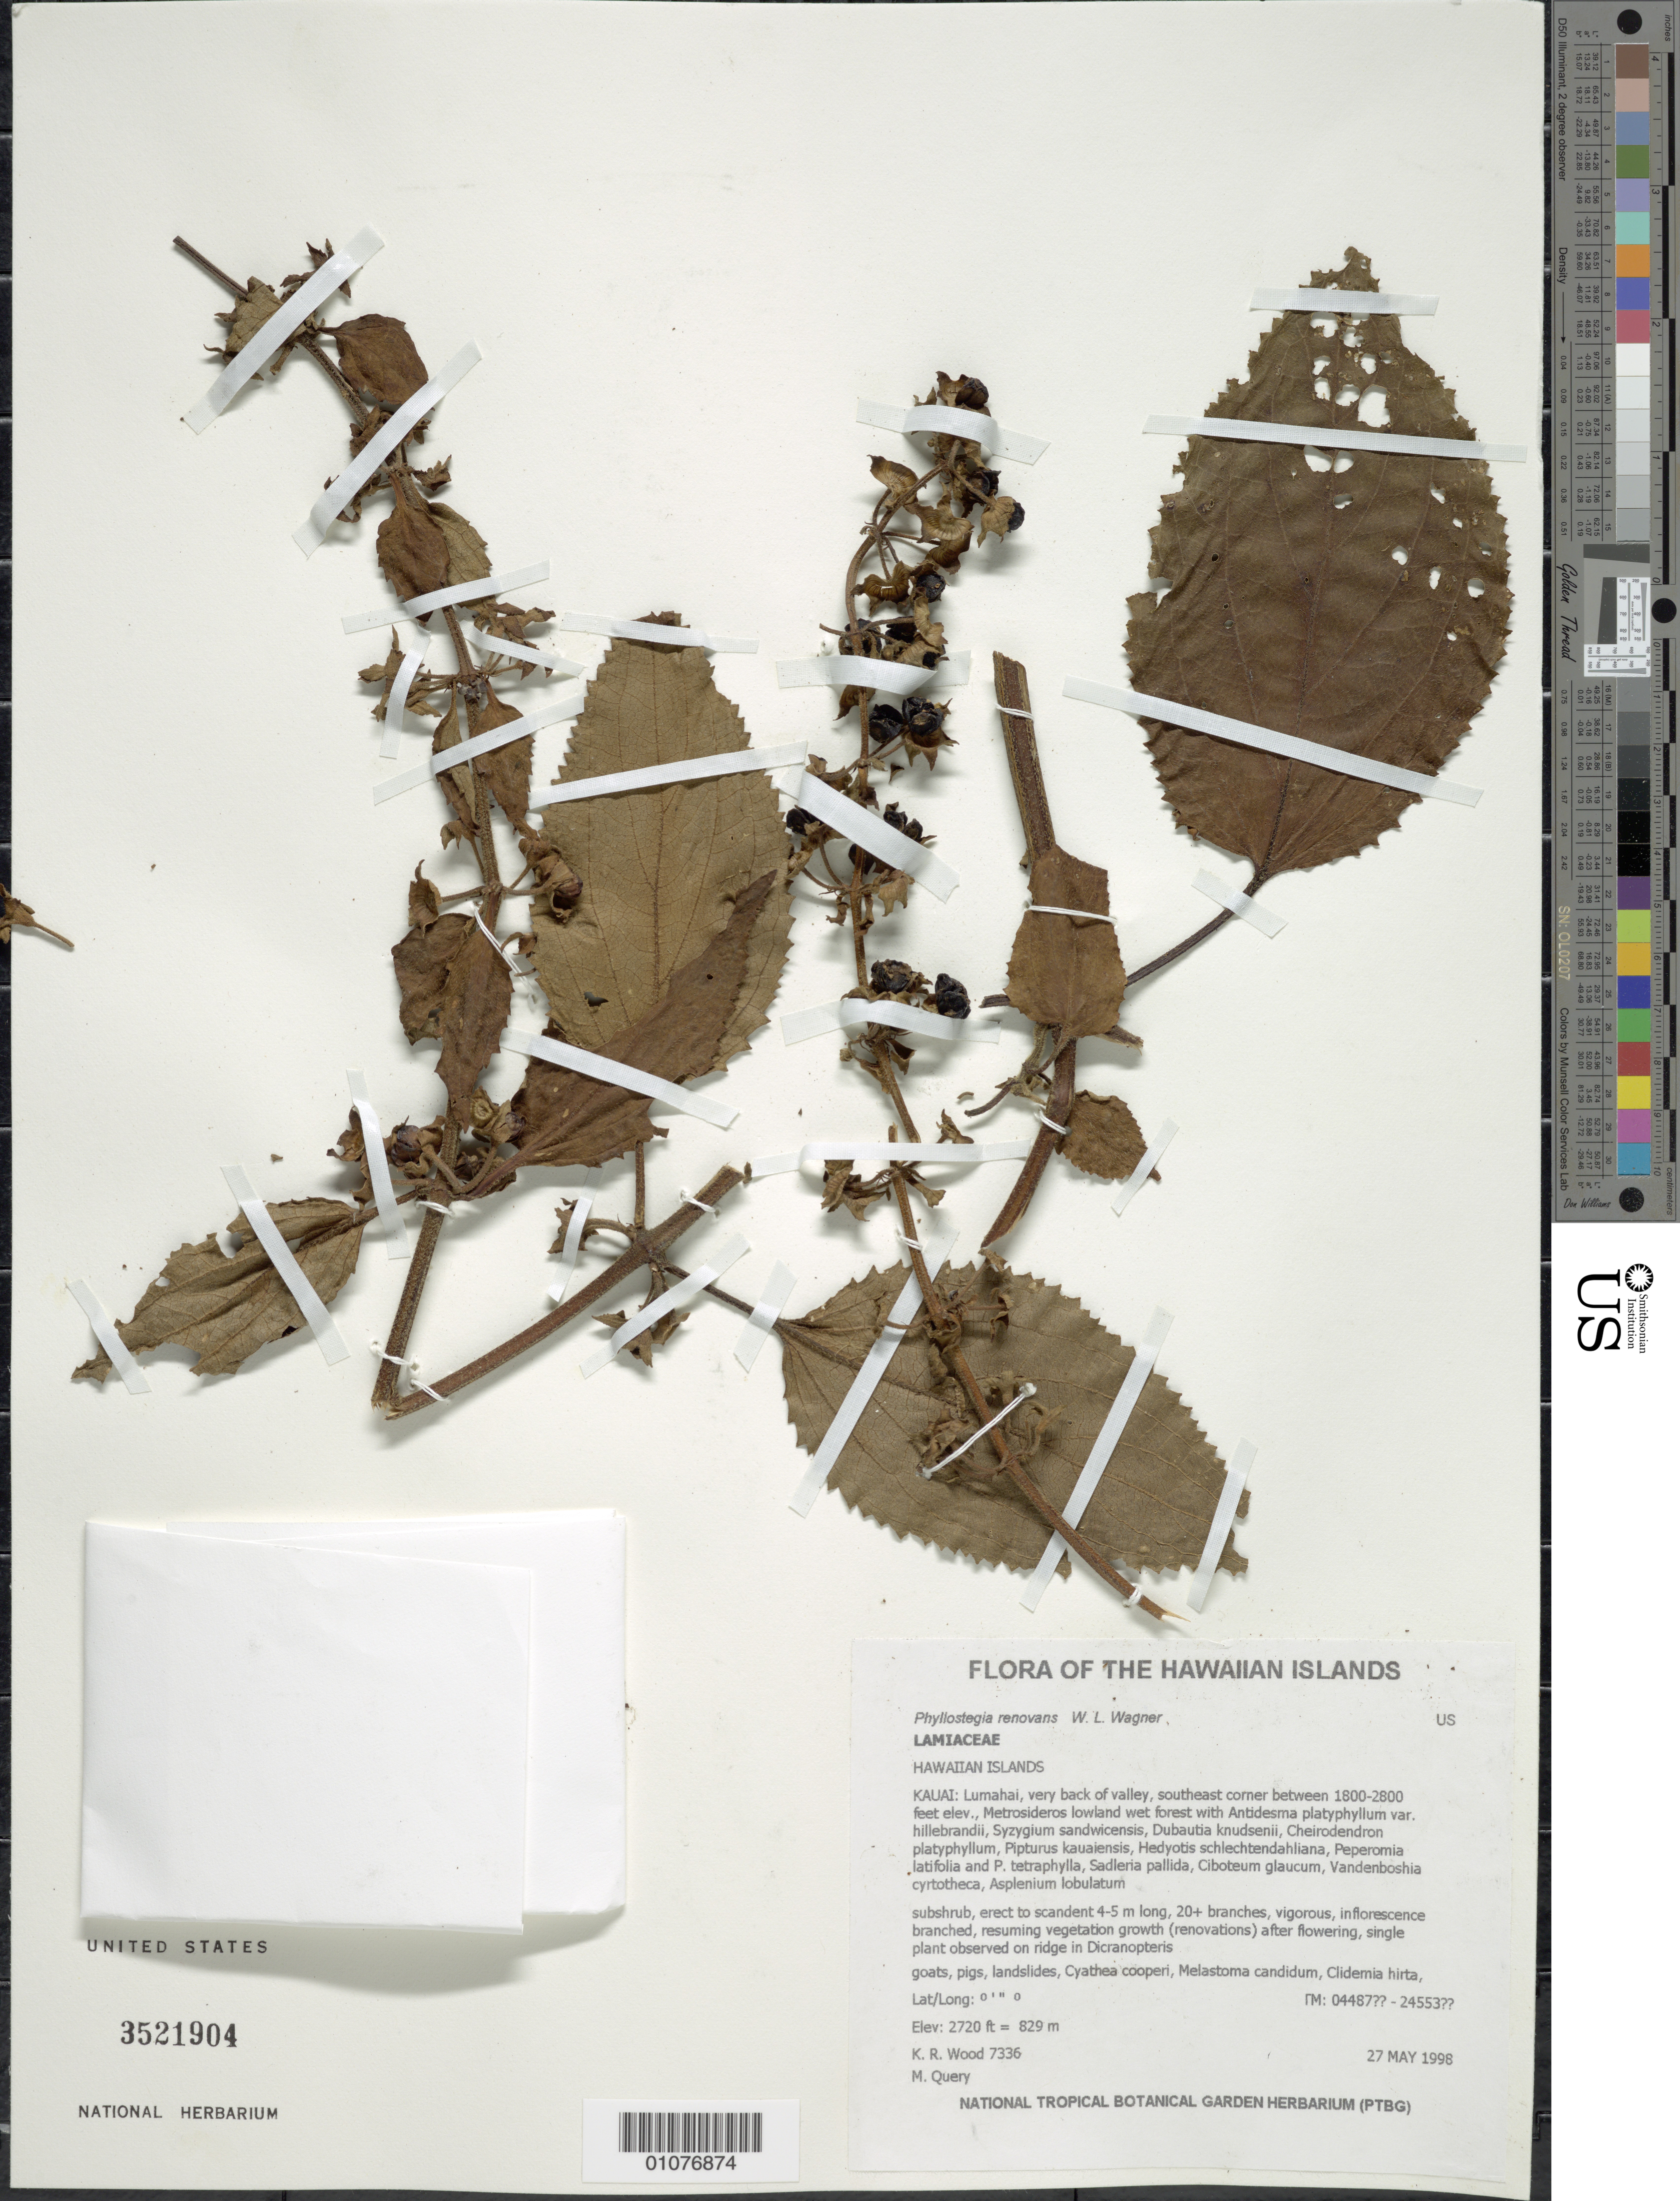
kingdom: Plantae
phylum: Tracheophyta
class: Magnoliopsida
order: Lamiales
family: Lamiaceae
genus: Phyllostegia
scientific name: Phyllostegia renovans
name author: W.L. Wagner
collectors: K. R. Wood & M. Query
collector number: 7336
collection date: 1998-05-27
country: United States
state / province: Hawaii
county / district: Kauai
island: Kaua'i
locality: Lumahai, very back of valley, SE corner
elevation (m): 549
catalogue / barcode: US 3521904